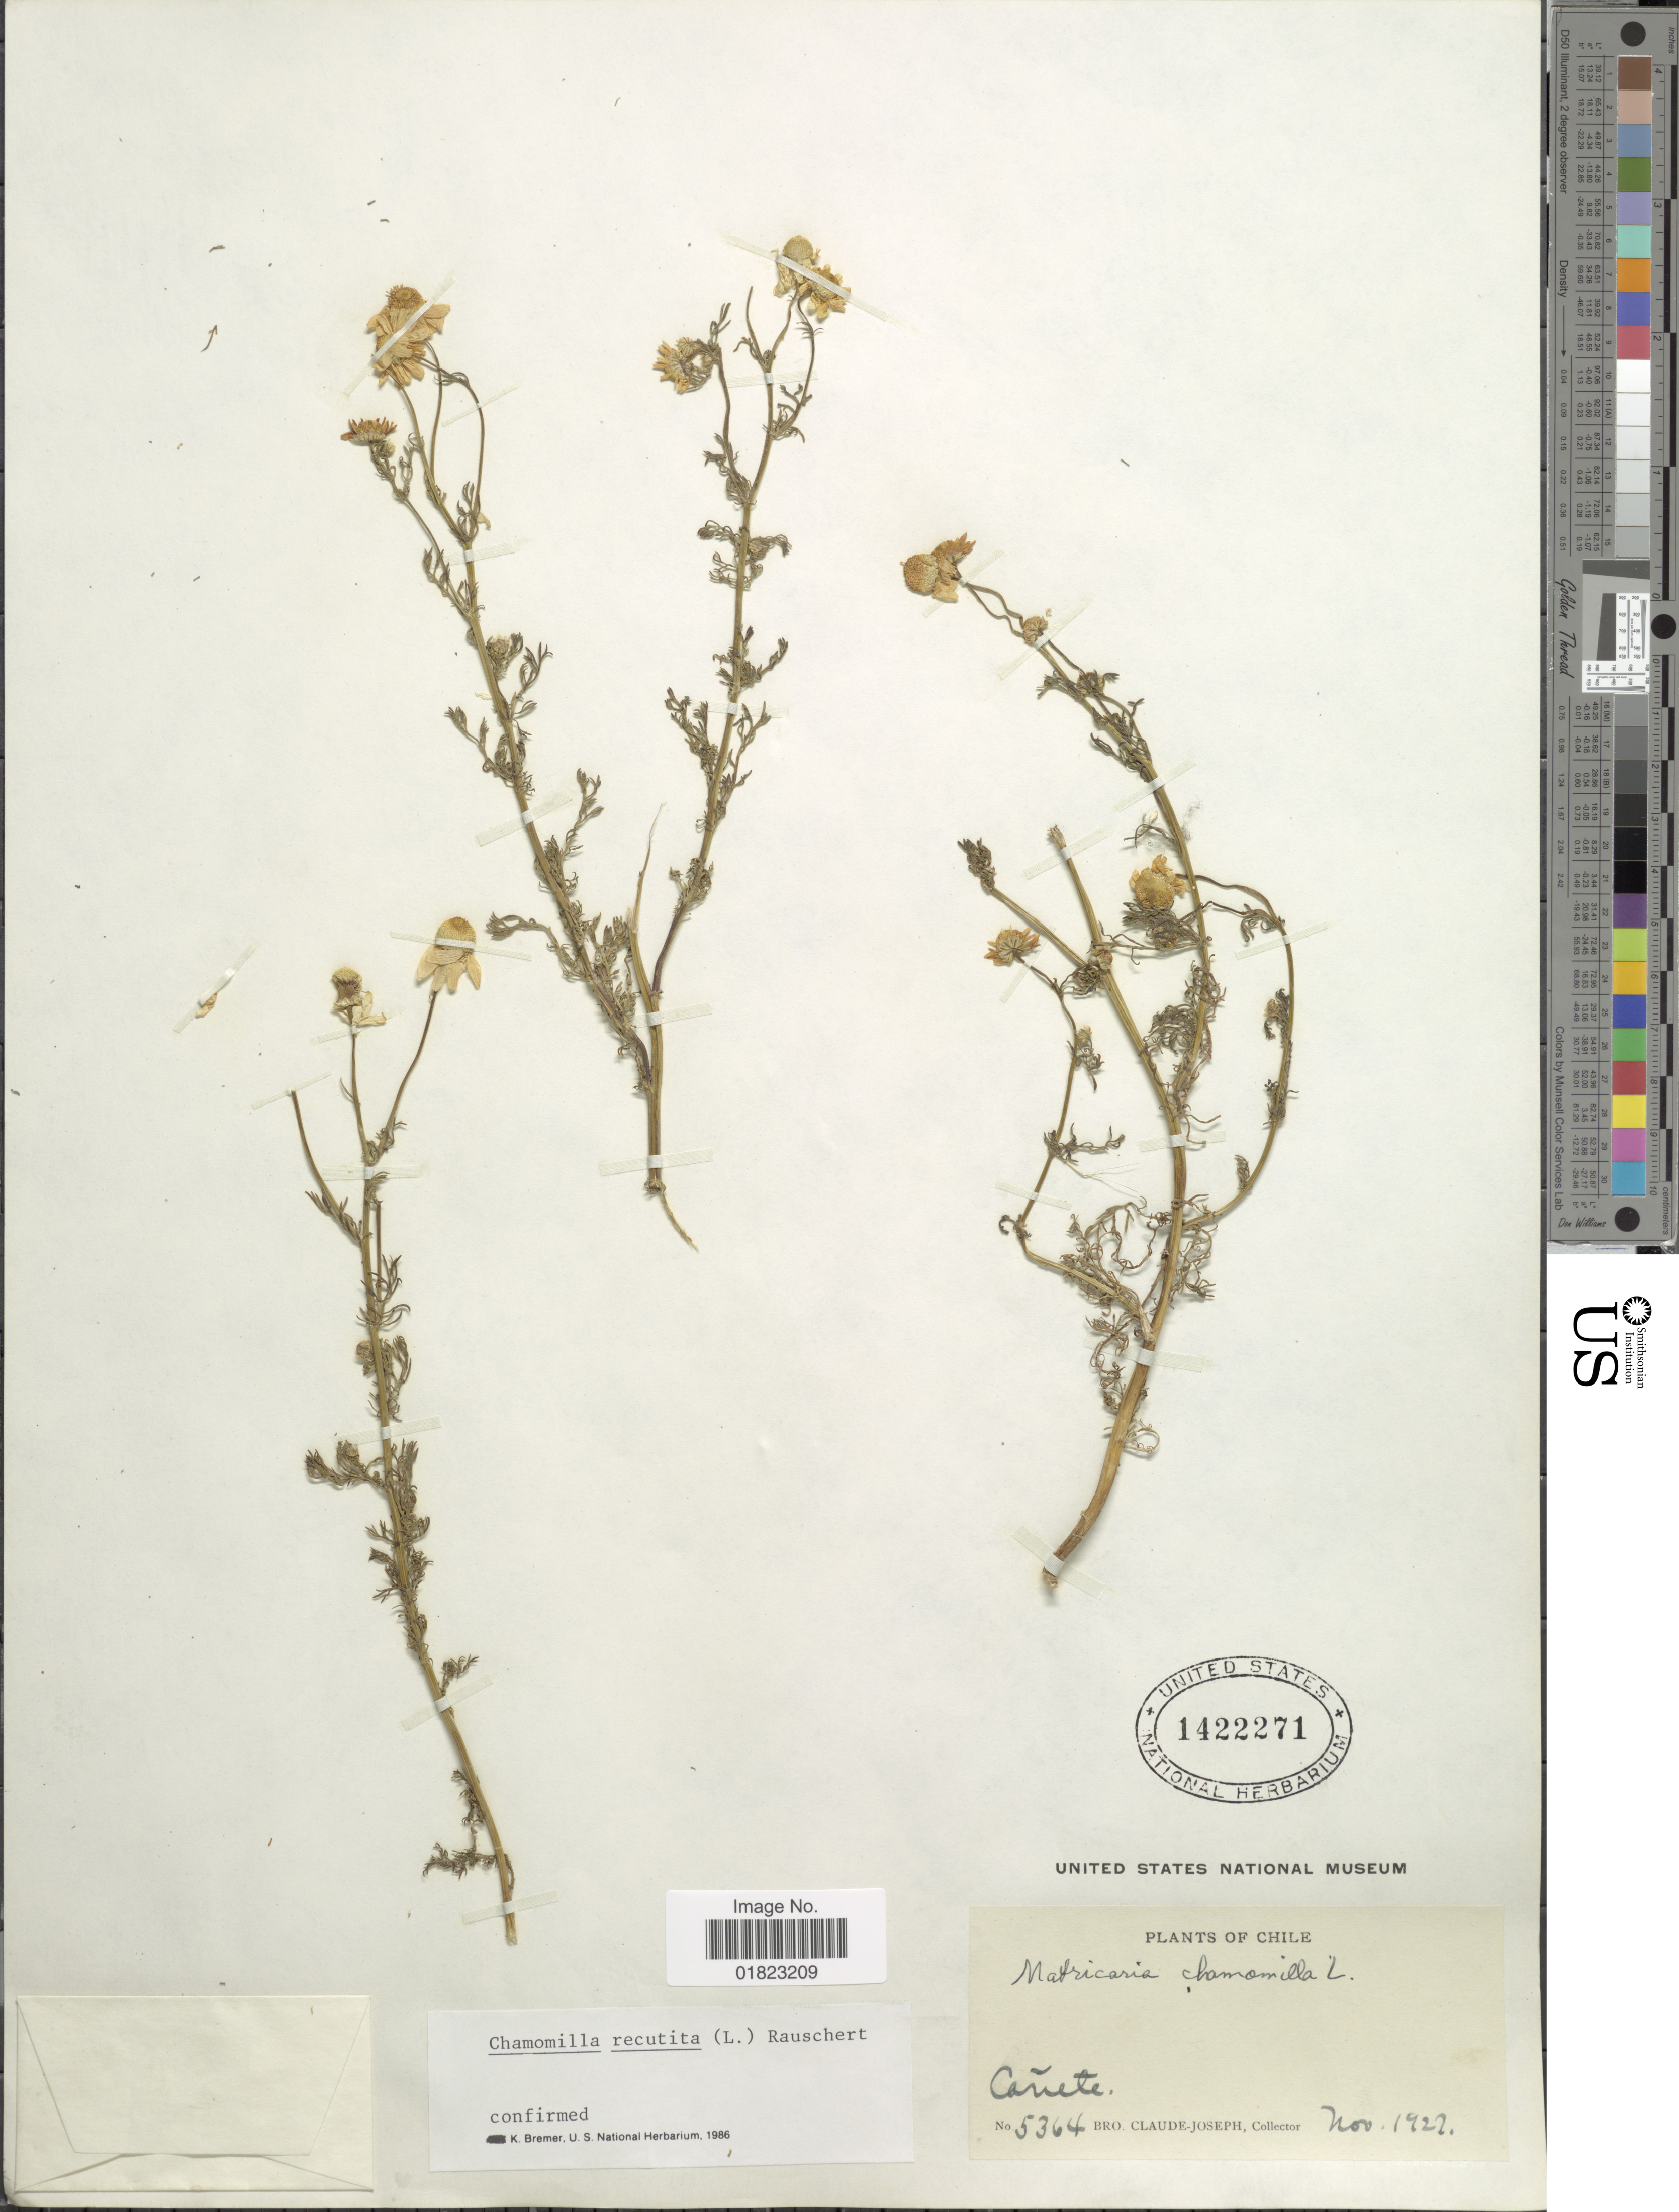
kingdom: Plantae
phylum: Tracheophyta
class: Magnoliopsida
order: Asterales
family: Asteraceae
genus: Matricaria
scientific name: Matricaria recutita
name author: L.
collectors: Bro. Claude-Joseph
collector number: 5364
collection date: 1922-11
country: Chile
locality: Canete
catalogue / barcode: US 1422271